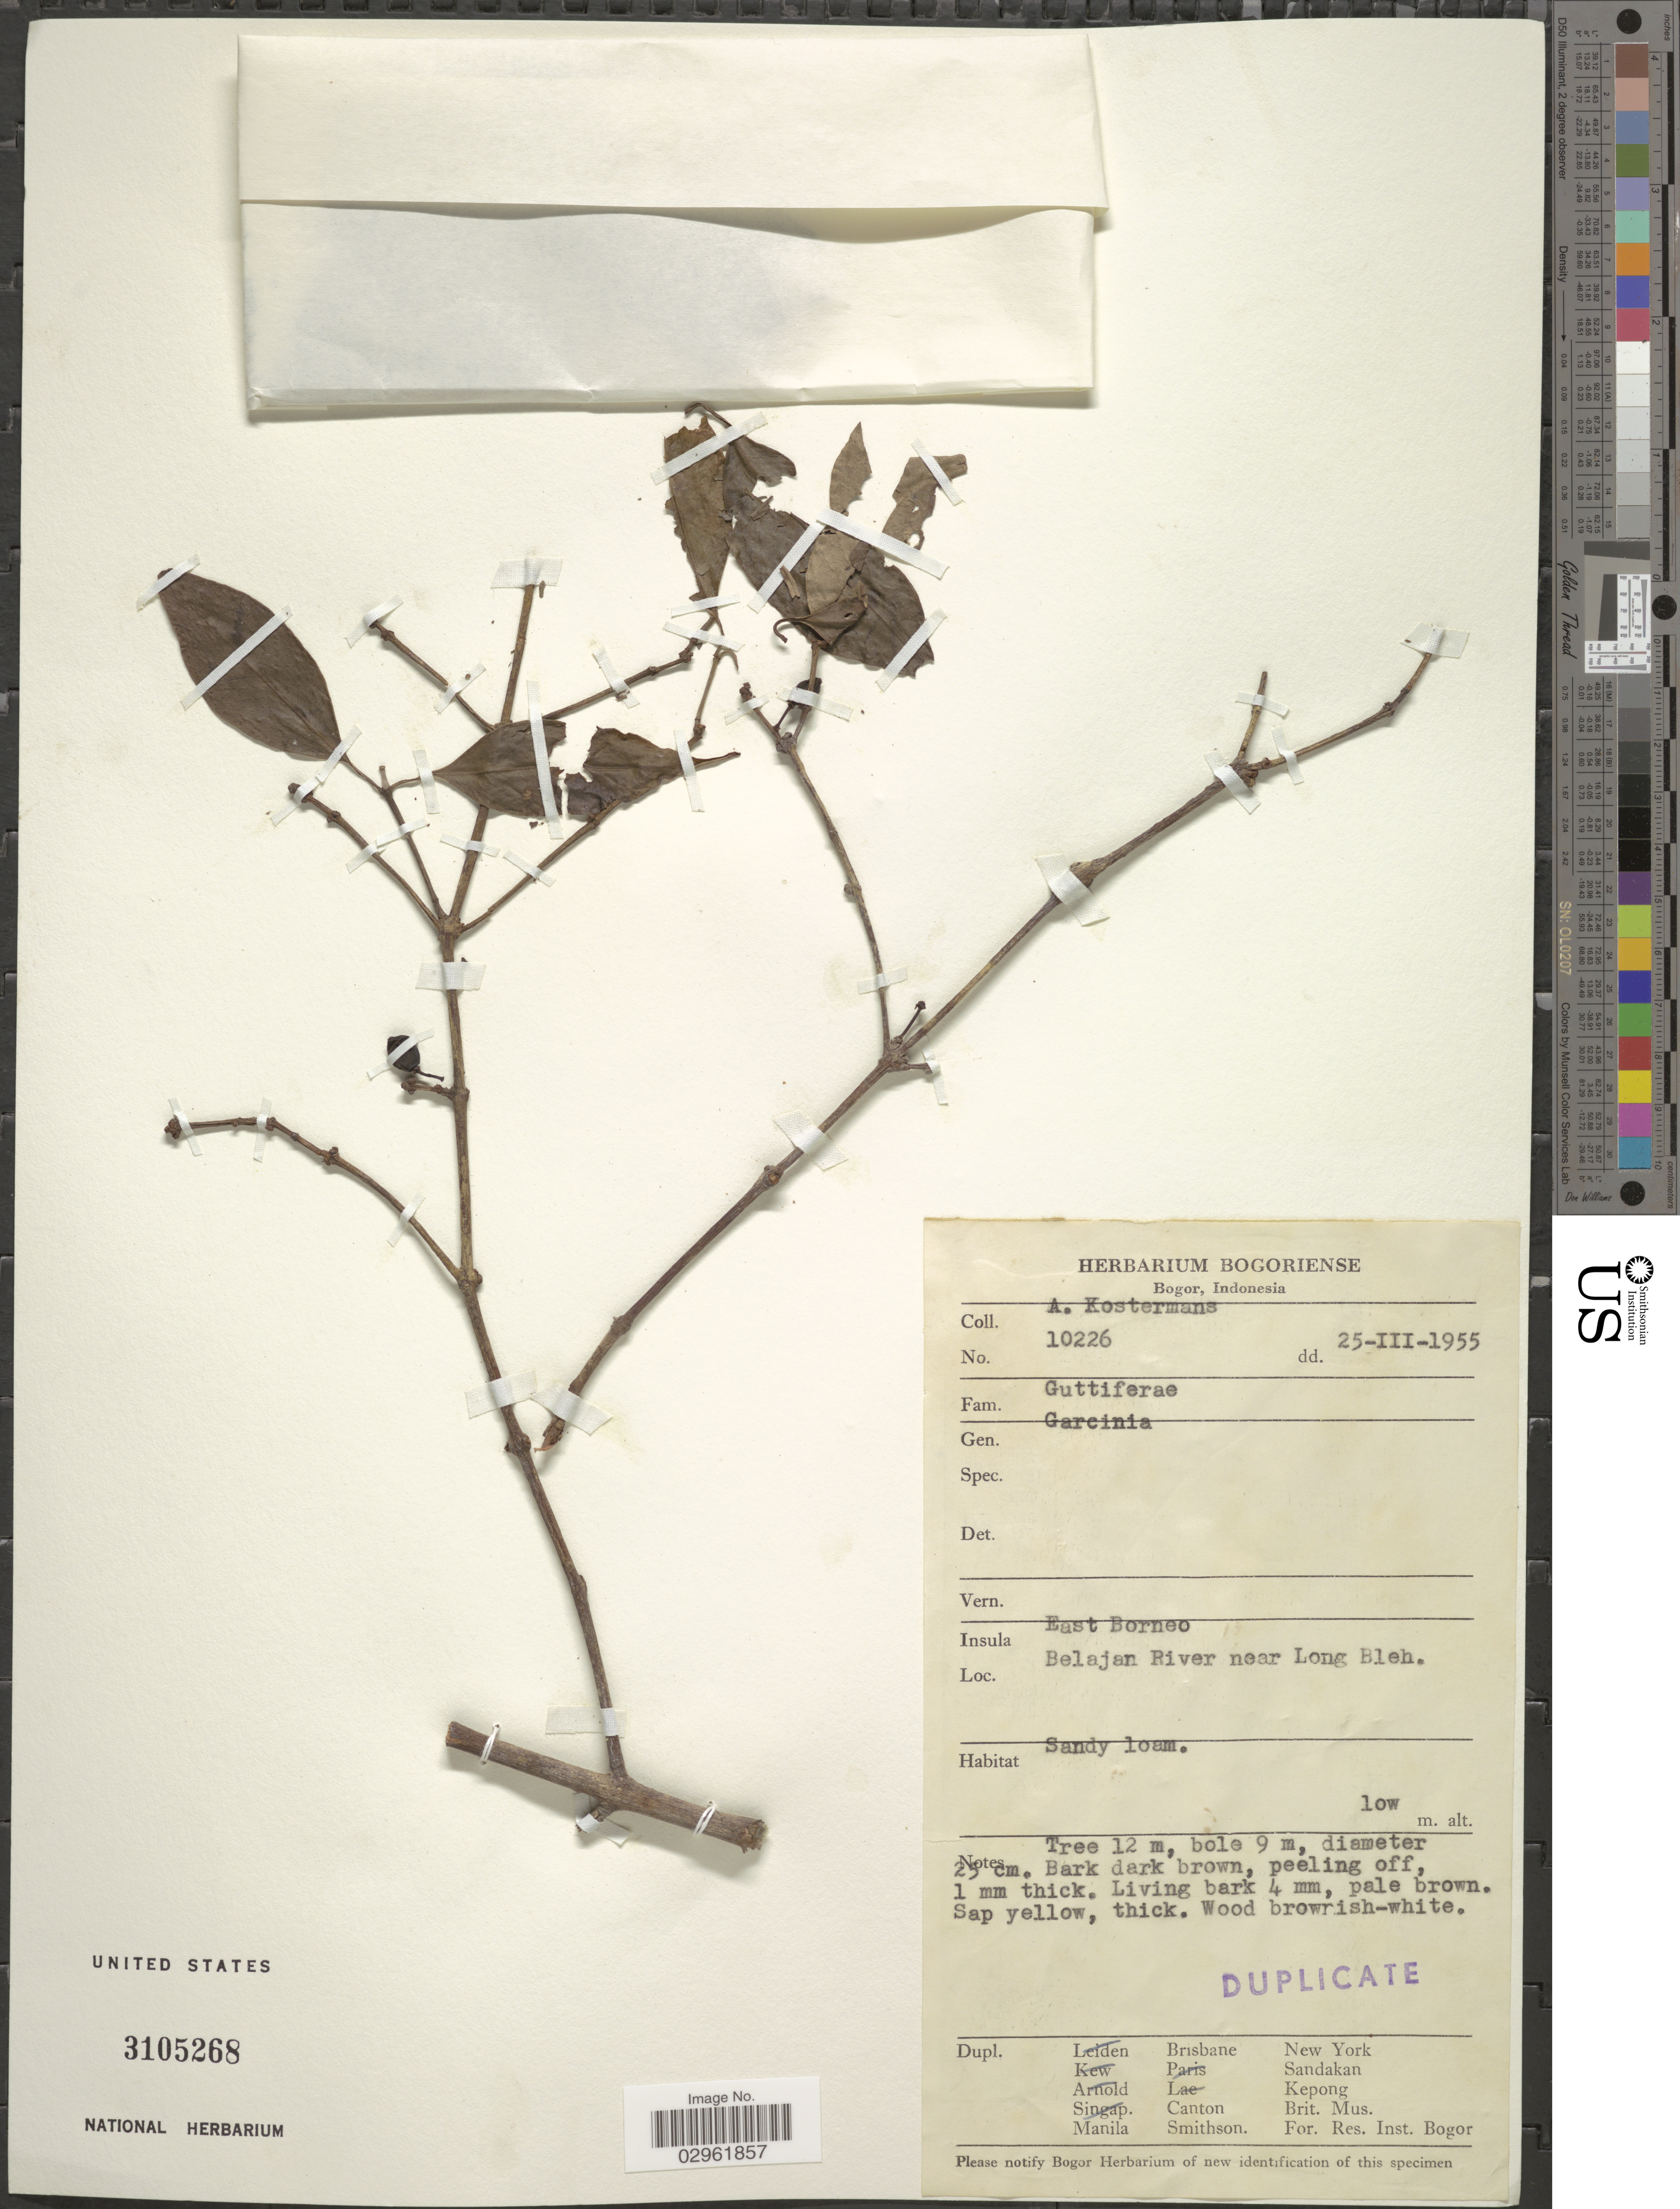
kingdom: Plantae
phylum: Tracheophyta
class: Magnoliopsida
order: Malpighiales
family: Clusiaceae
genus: Garcinia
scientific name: Garcinia sp.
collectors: A. J. G. Kostermans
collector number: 10226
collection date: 1955-03-25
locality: East Borneo, Belajan River near Long Bleh.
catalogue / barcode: US 3105268